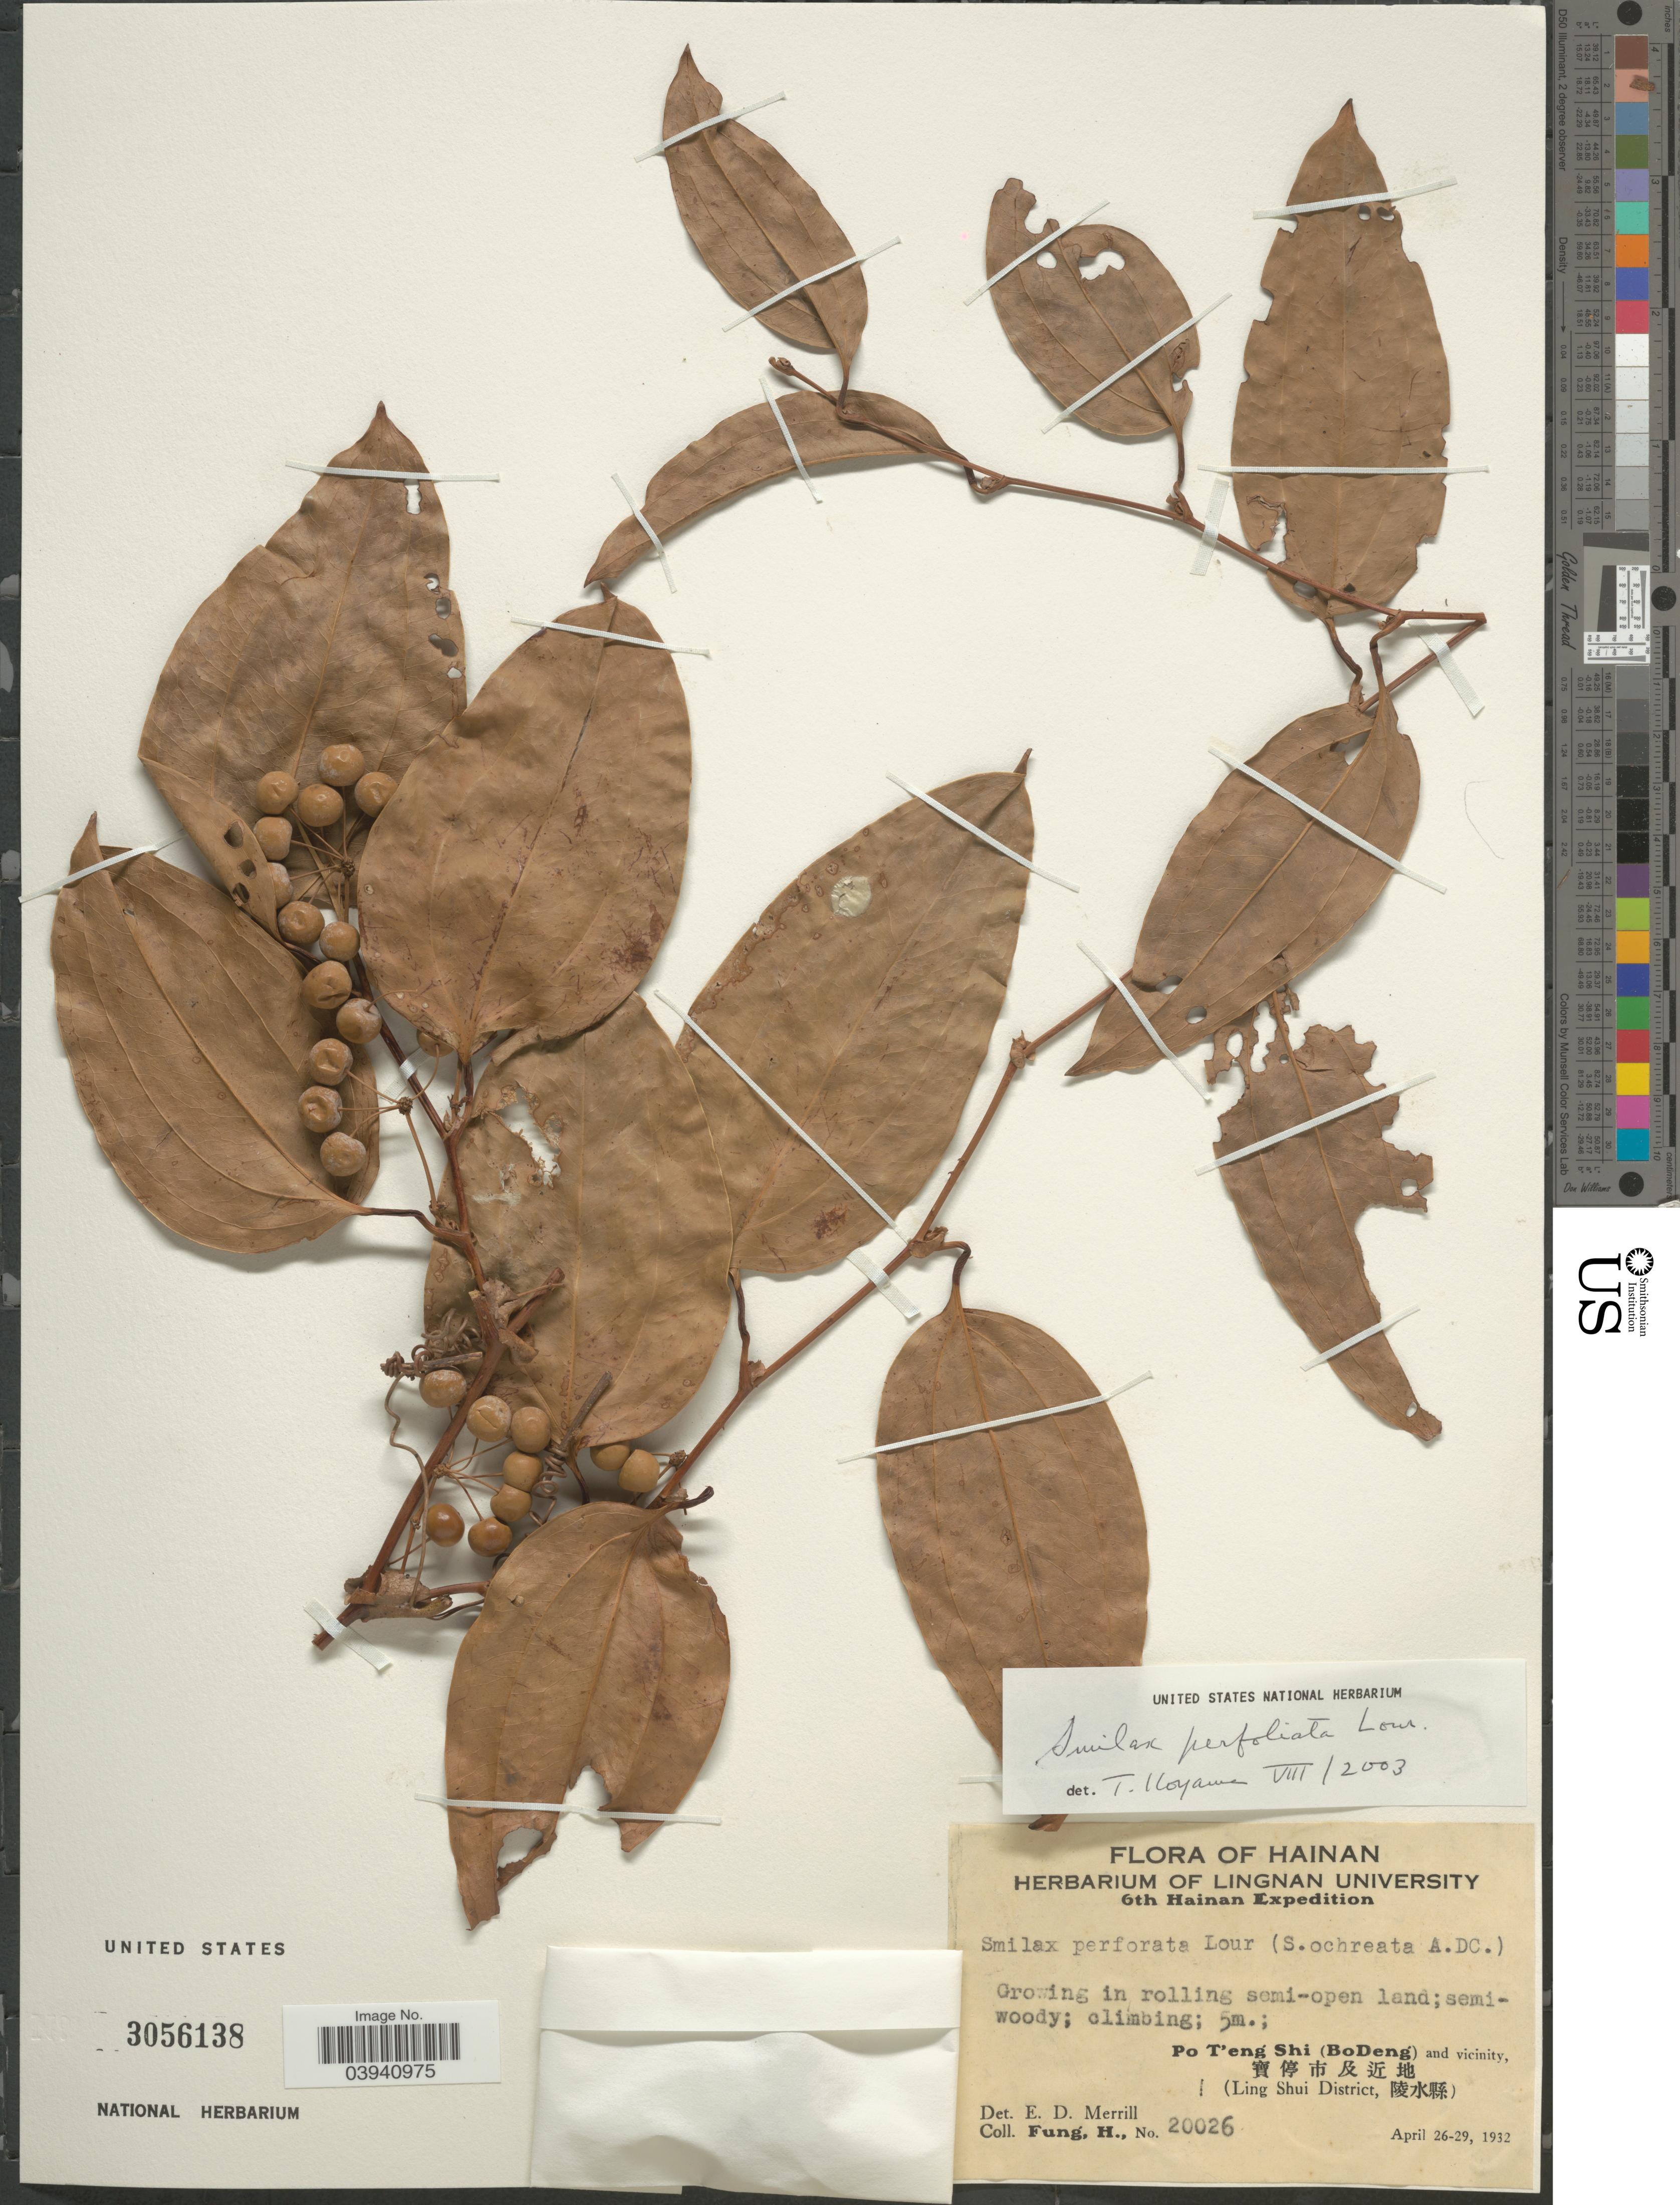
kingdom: Plantae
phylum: Tracheophyta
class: Liliopsida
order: Liliales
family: Smilacaceae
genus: Smilax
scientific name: Smilax perfoliata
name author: Lour.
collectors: H. Fung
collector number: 20026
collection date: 1932-04-26/1932-04-29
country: China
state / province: Hainan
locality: T'eng Shi (BoDeng) and vicinity, (Ling Shui District.)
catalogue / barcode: US 3056138